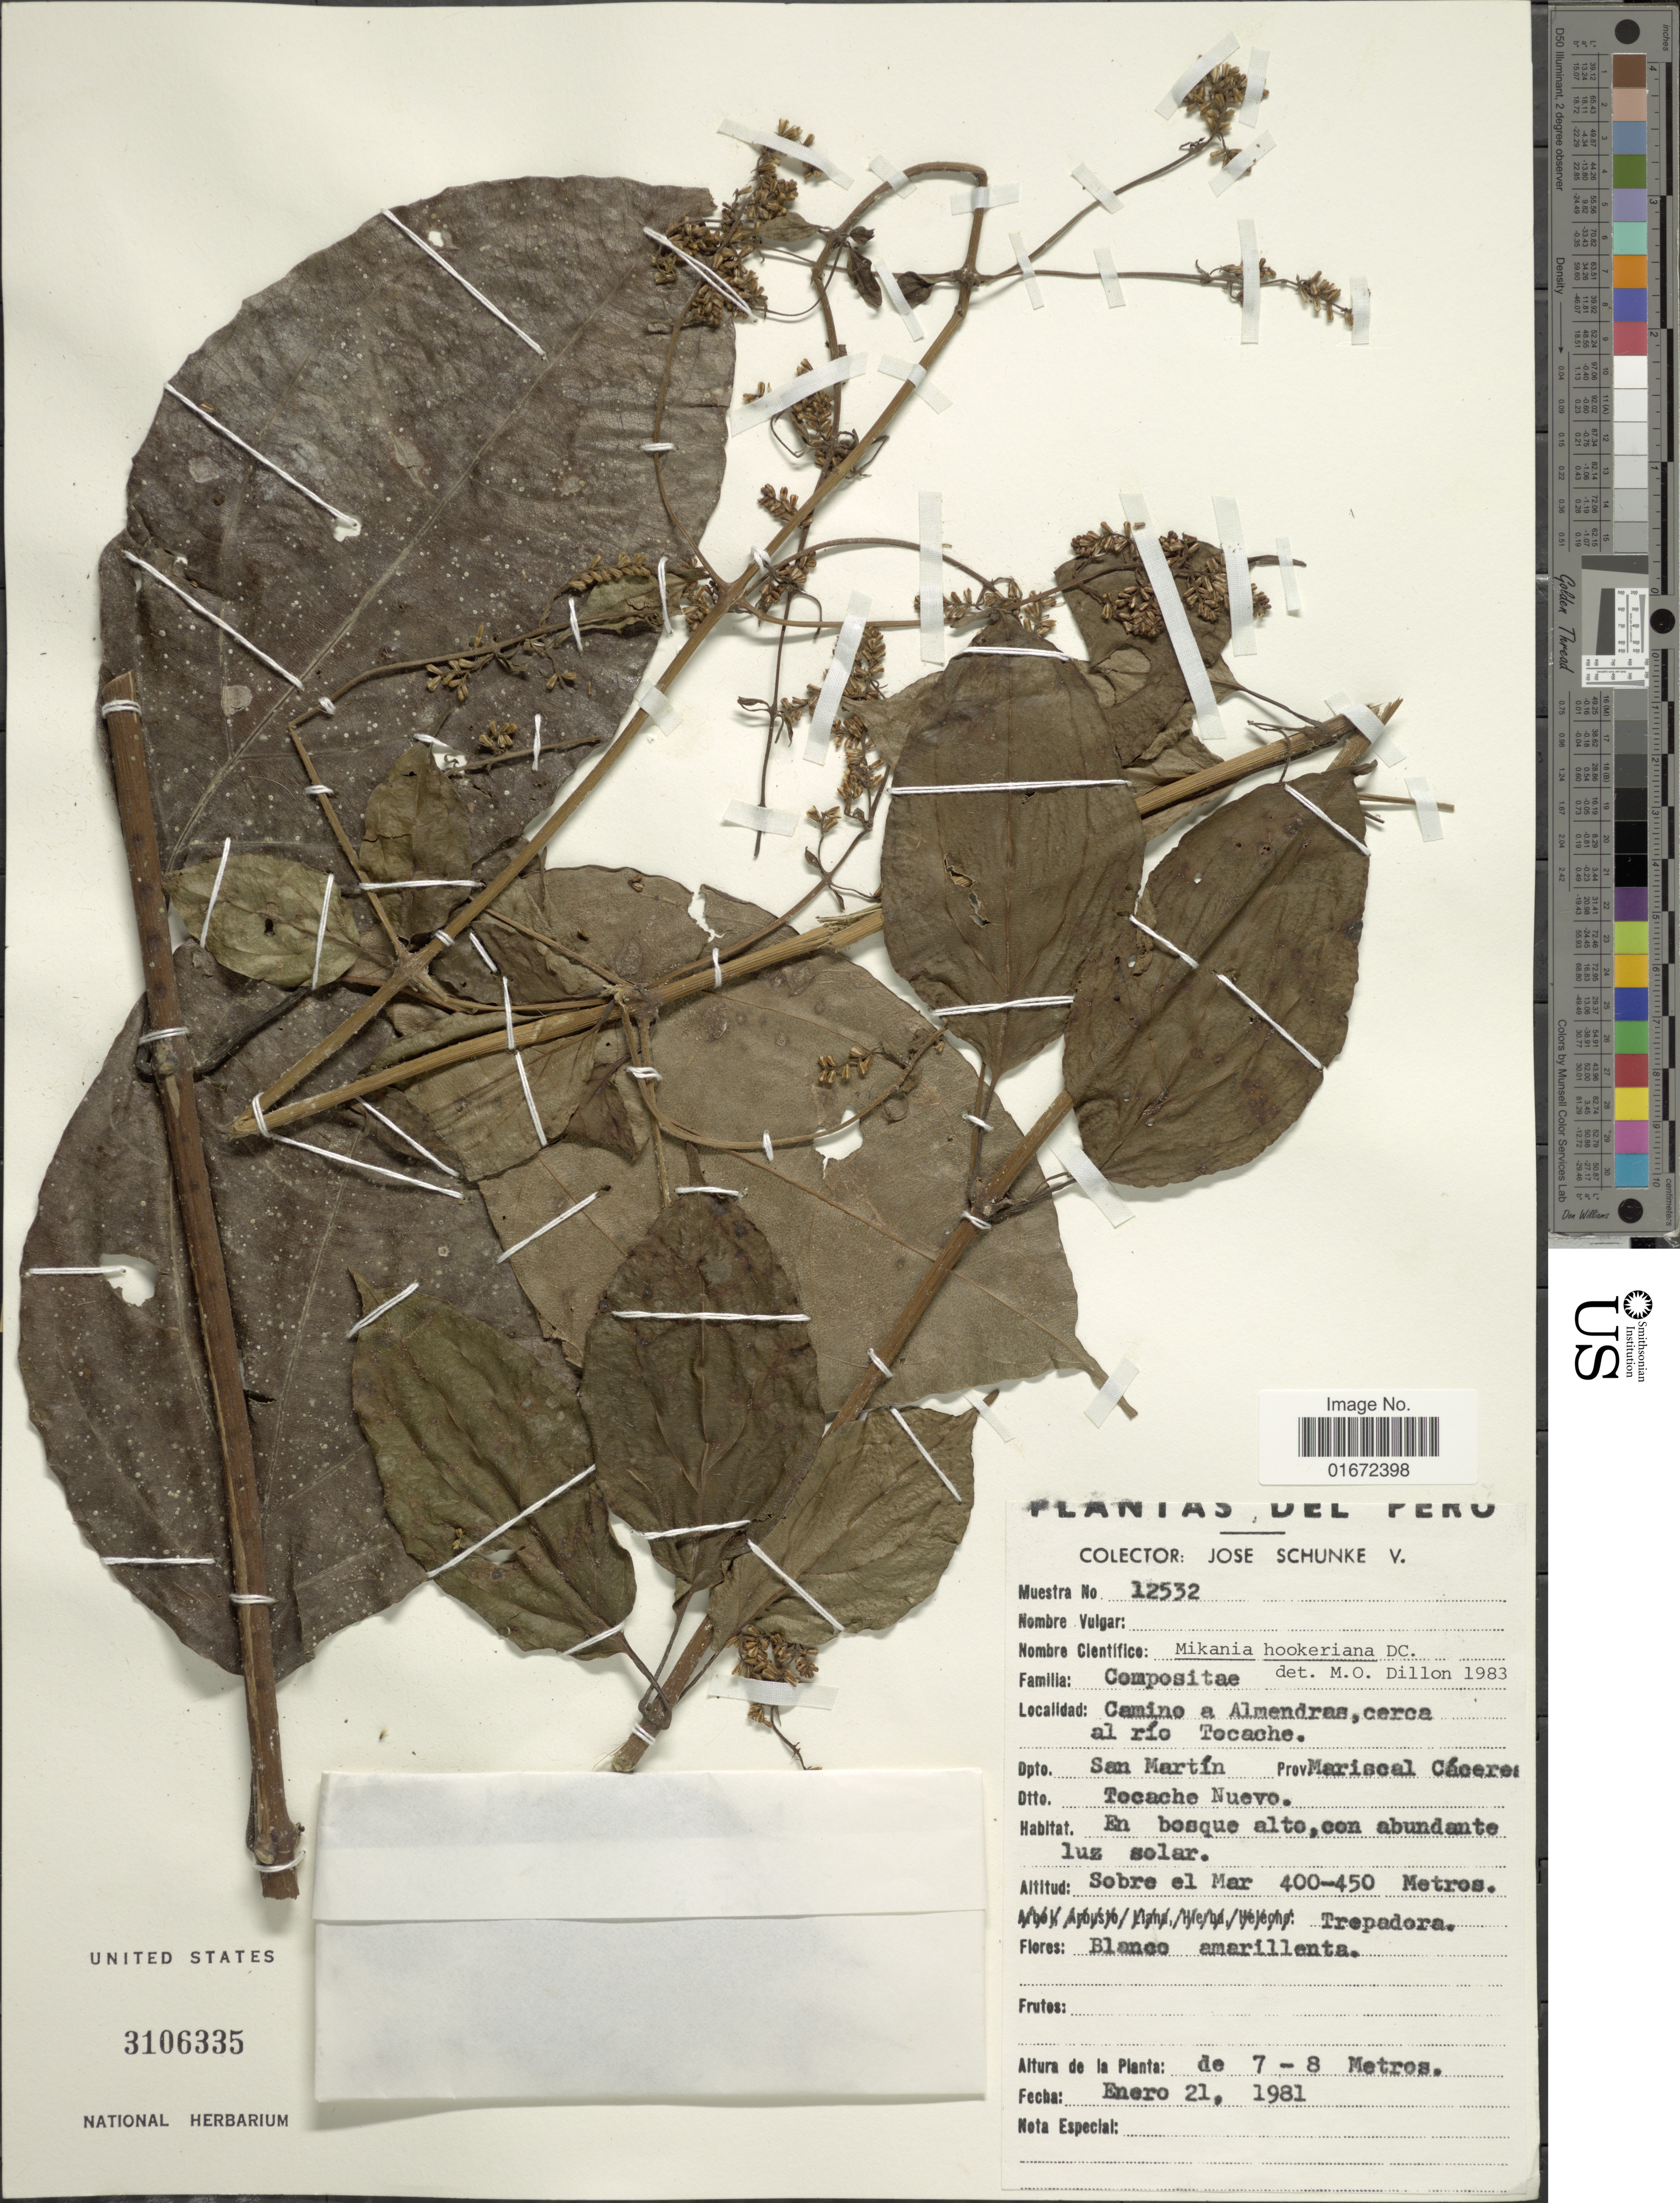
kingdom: Plantae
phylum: Tracheophyta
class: Magnoliopsida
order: Asterales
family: Asteraceae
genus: Mikania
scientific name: Mikania leiostachya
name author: Benth.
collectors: J. Schunke Vigo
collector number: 12532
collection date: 1981-01-21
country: Peru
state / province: San Martín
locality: Camino a Almendras, cerca al río Tocache, Dpto. San Martín, Prov. Mariscal Cáceres, Dtto. Tocache Nuevo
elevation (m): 400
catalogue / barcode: US 3106335